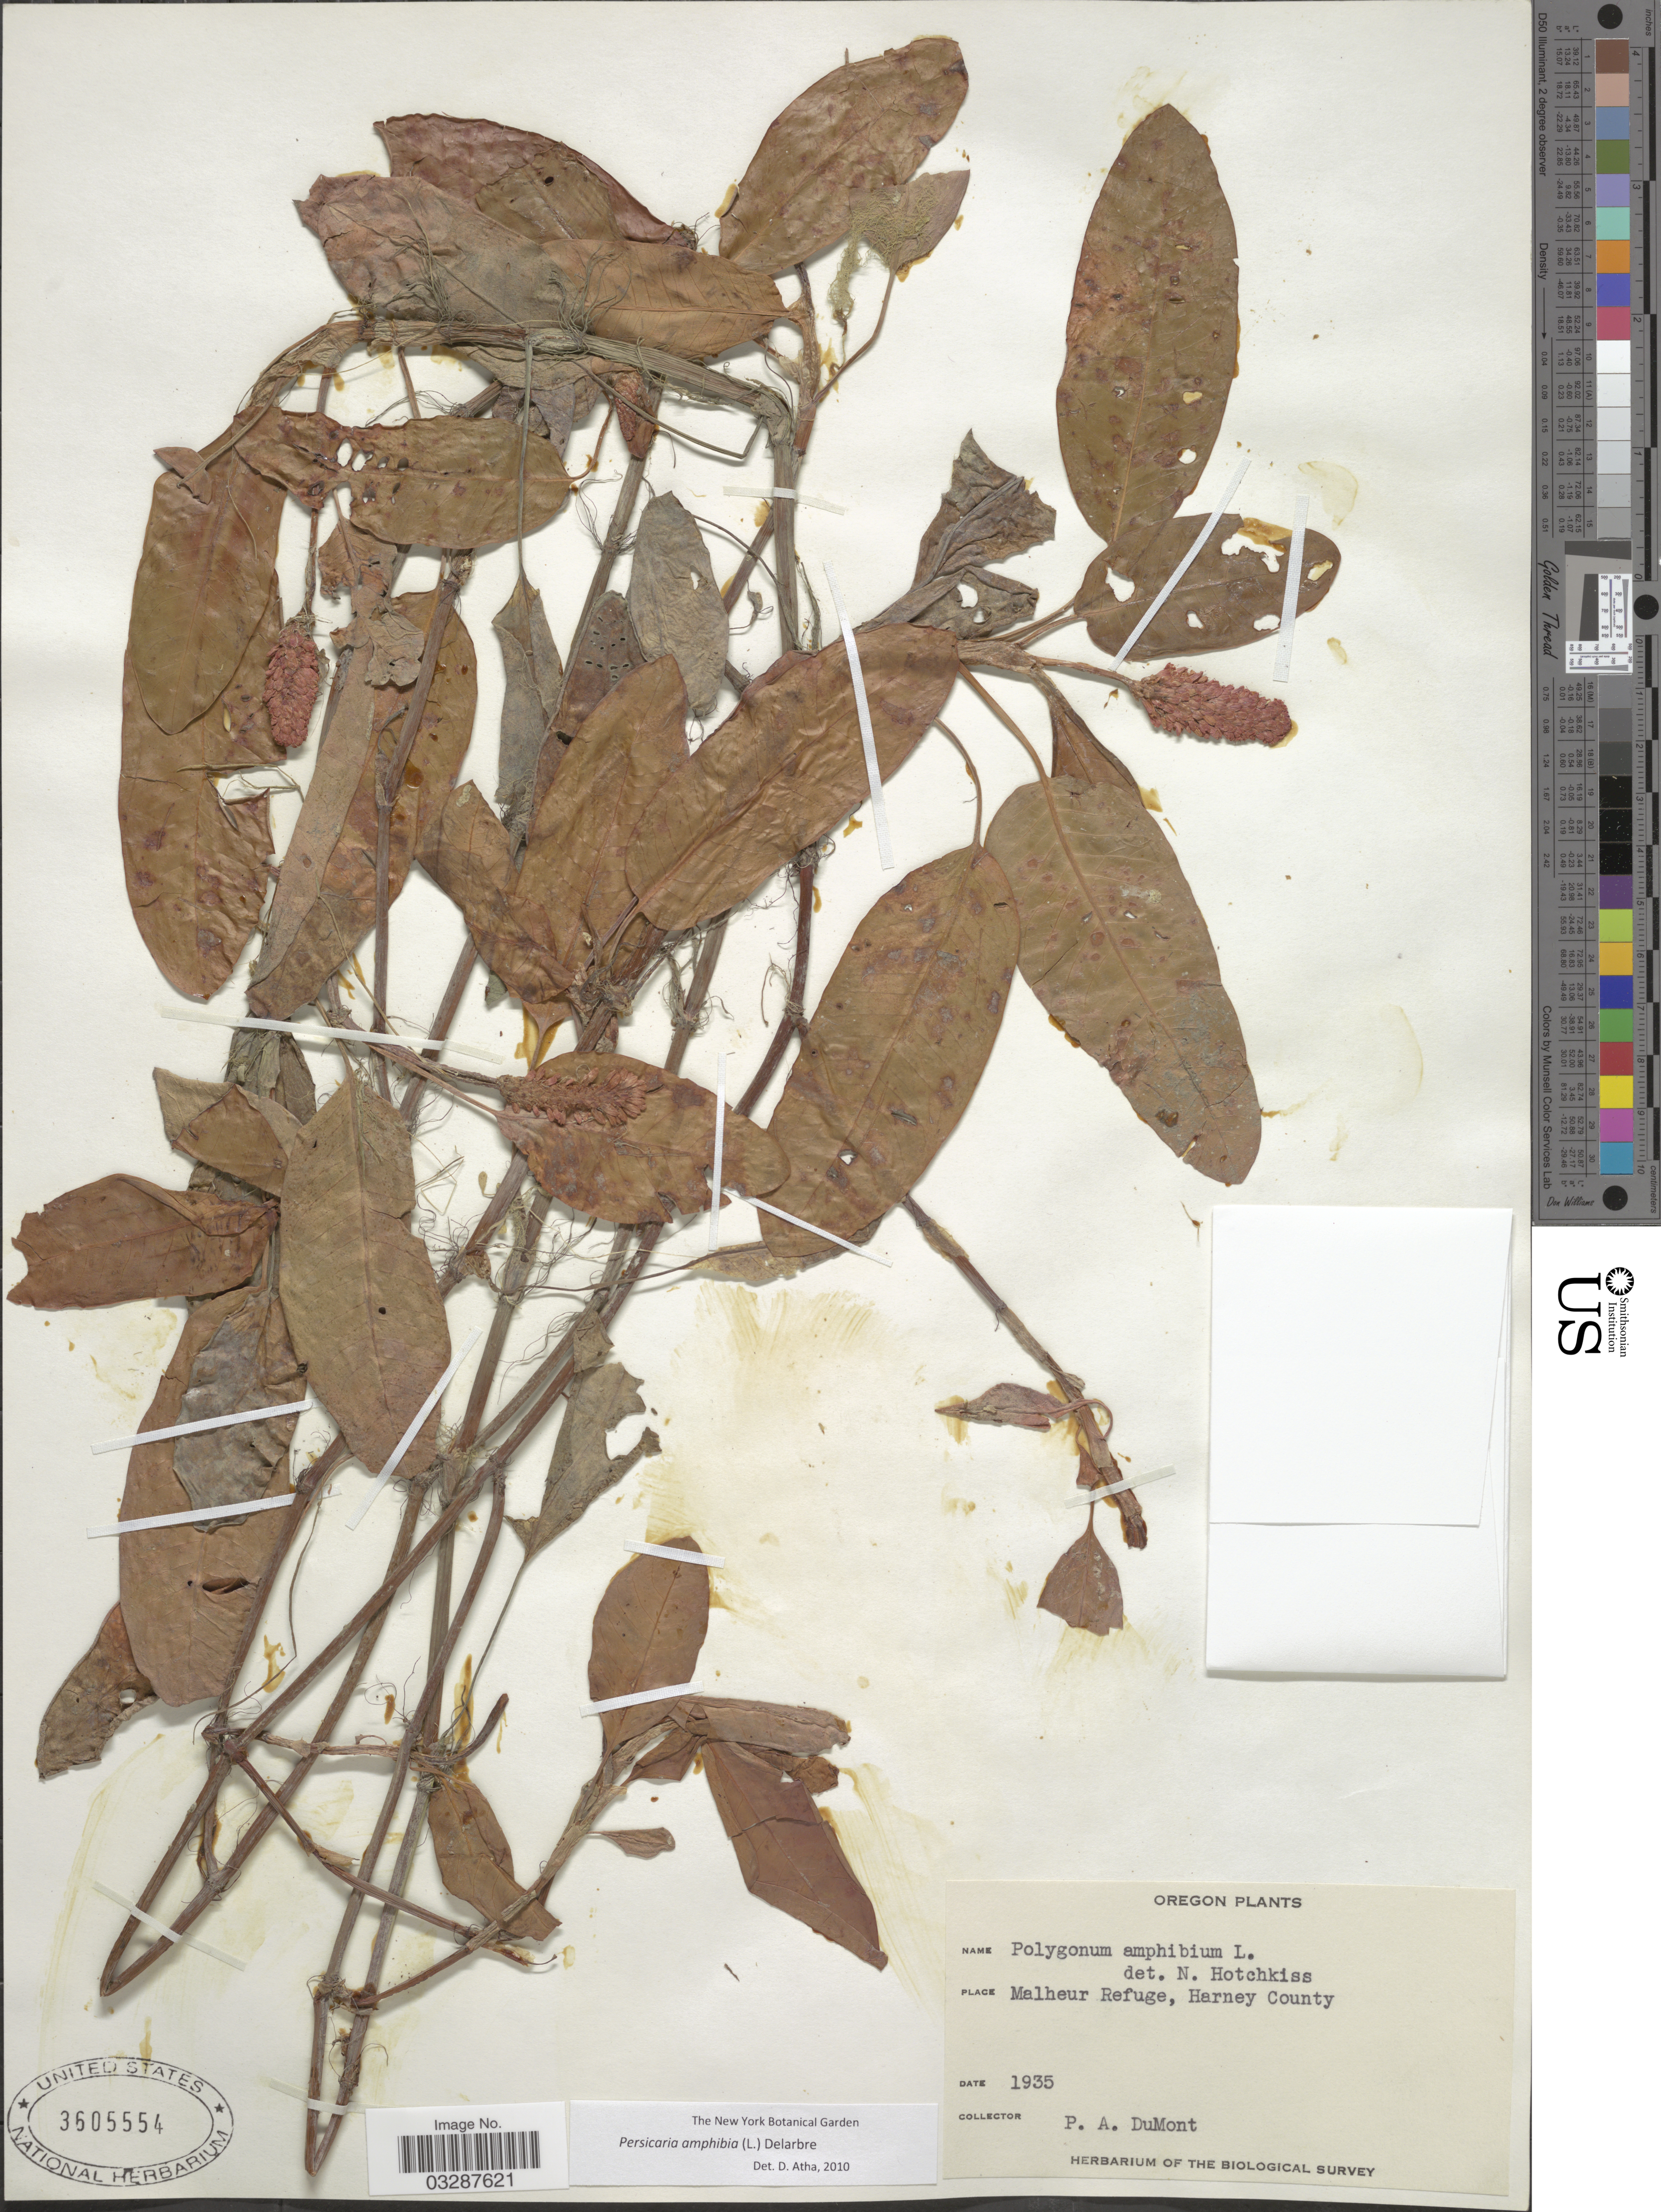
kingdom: Plantae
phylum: Tracheophyta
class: Magnoliopsida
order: Caryophyllales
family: Polygonaceae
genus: Persicaria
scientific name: Persicaria amphibia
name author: (L.) Delarbre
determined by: Atha, D. E.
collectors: P. Dumont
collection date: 1935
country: United States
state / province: Oregon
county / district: Harney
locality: Malheur Refuge, Harney County.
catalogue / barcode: US 3605554